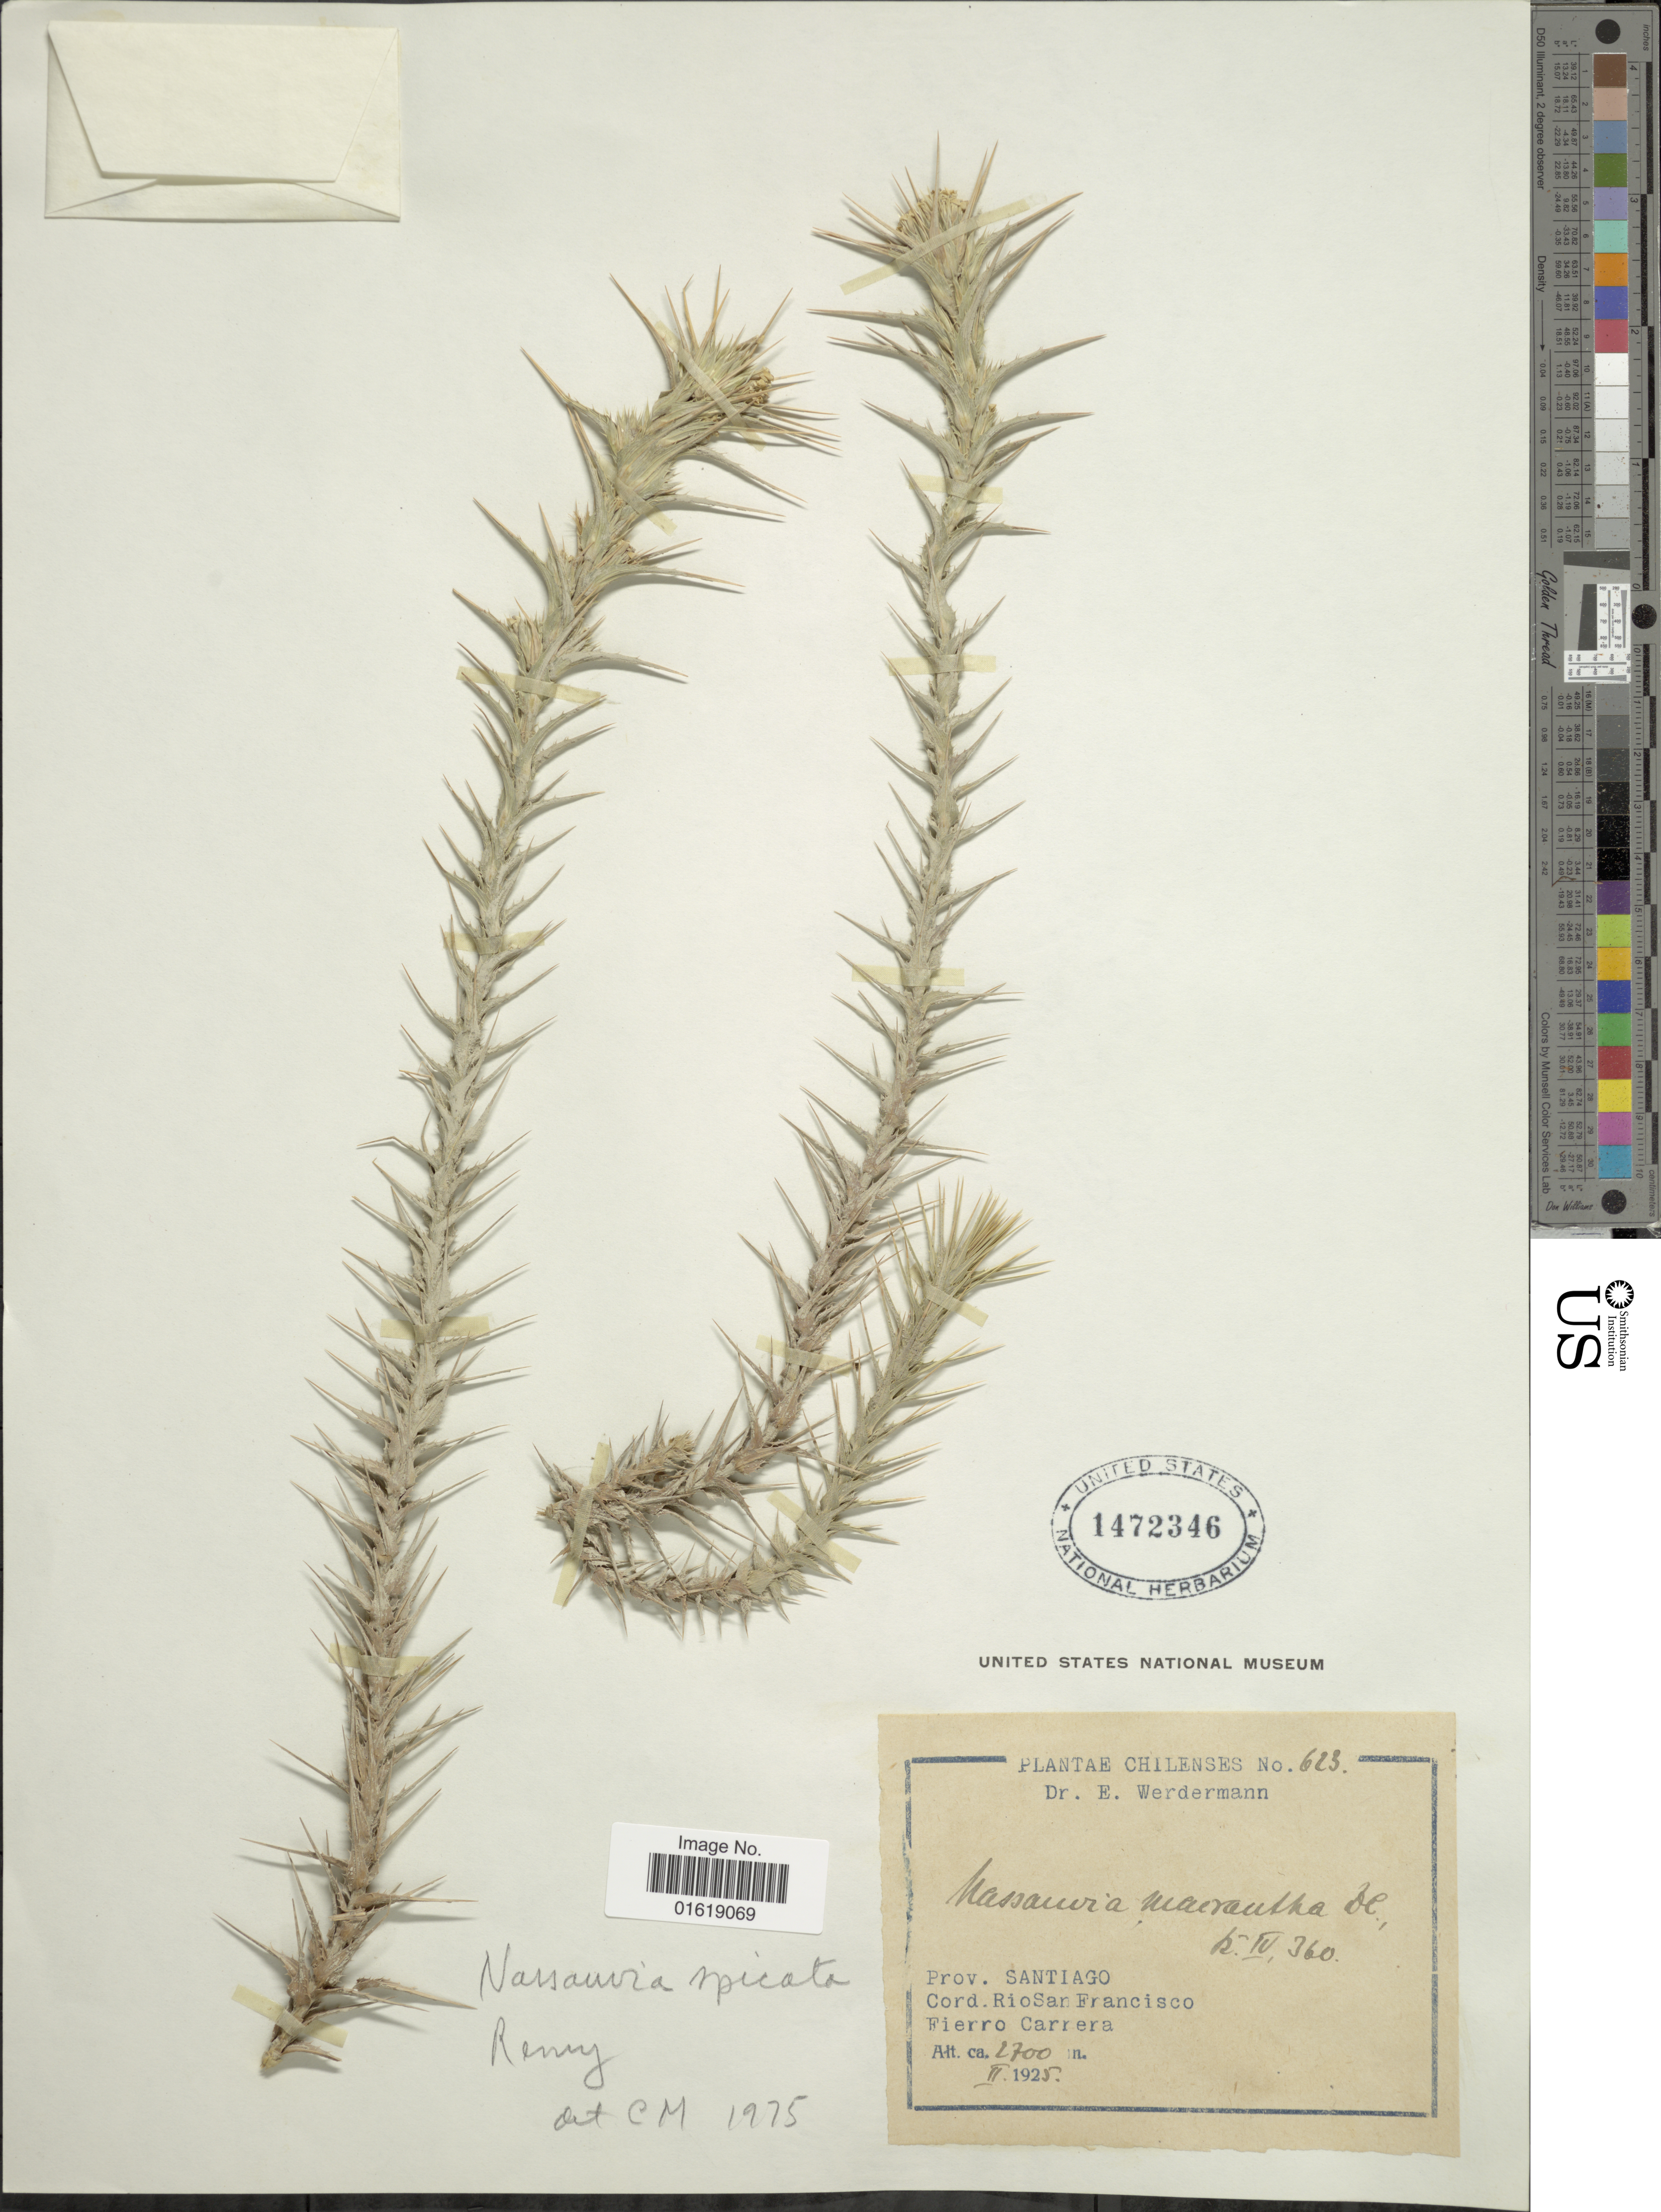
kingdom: Plantae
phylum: Tracheophyta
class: Magnoliopsida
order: Asterales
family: Asteraceae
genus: Nassauvia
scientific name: Nassauvia cumingii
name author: Hook. & Arn.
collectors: E. Werdermann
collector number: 623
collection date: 1925-02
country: Chile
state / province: Región Metropolitana (RM)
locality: Prov. Santiago. Cord. Rio San Francisco. Fierro Carrera.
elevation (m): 2700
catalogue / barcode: US 1472346